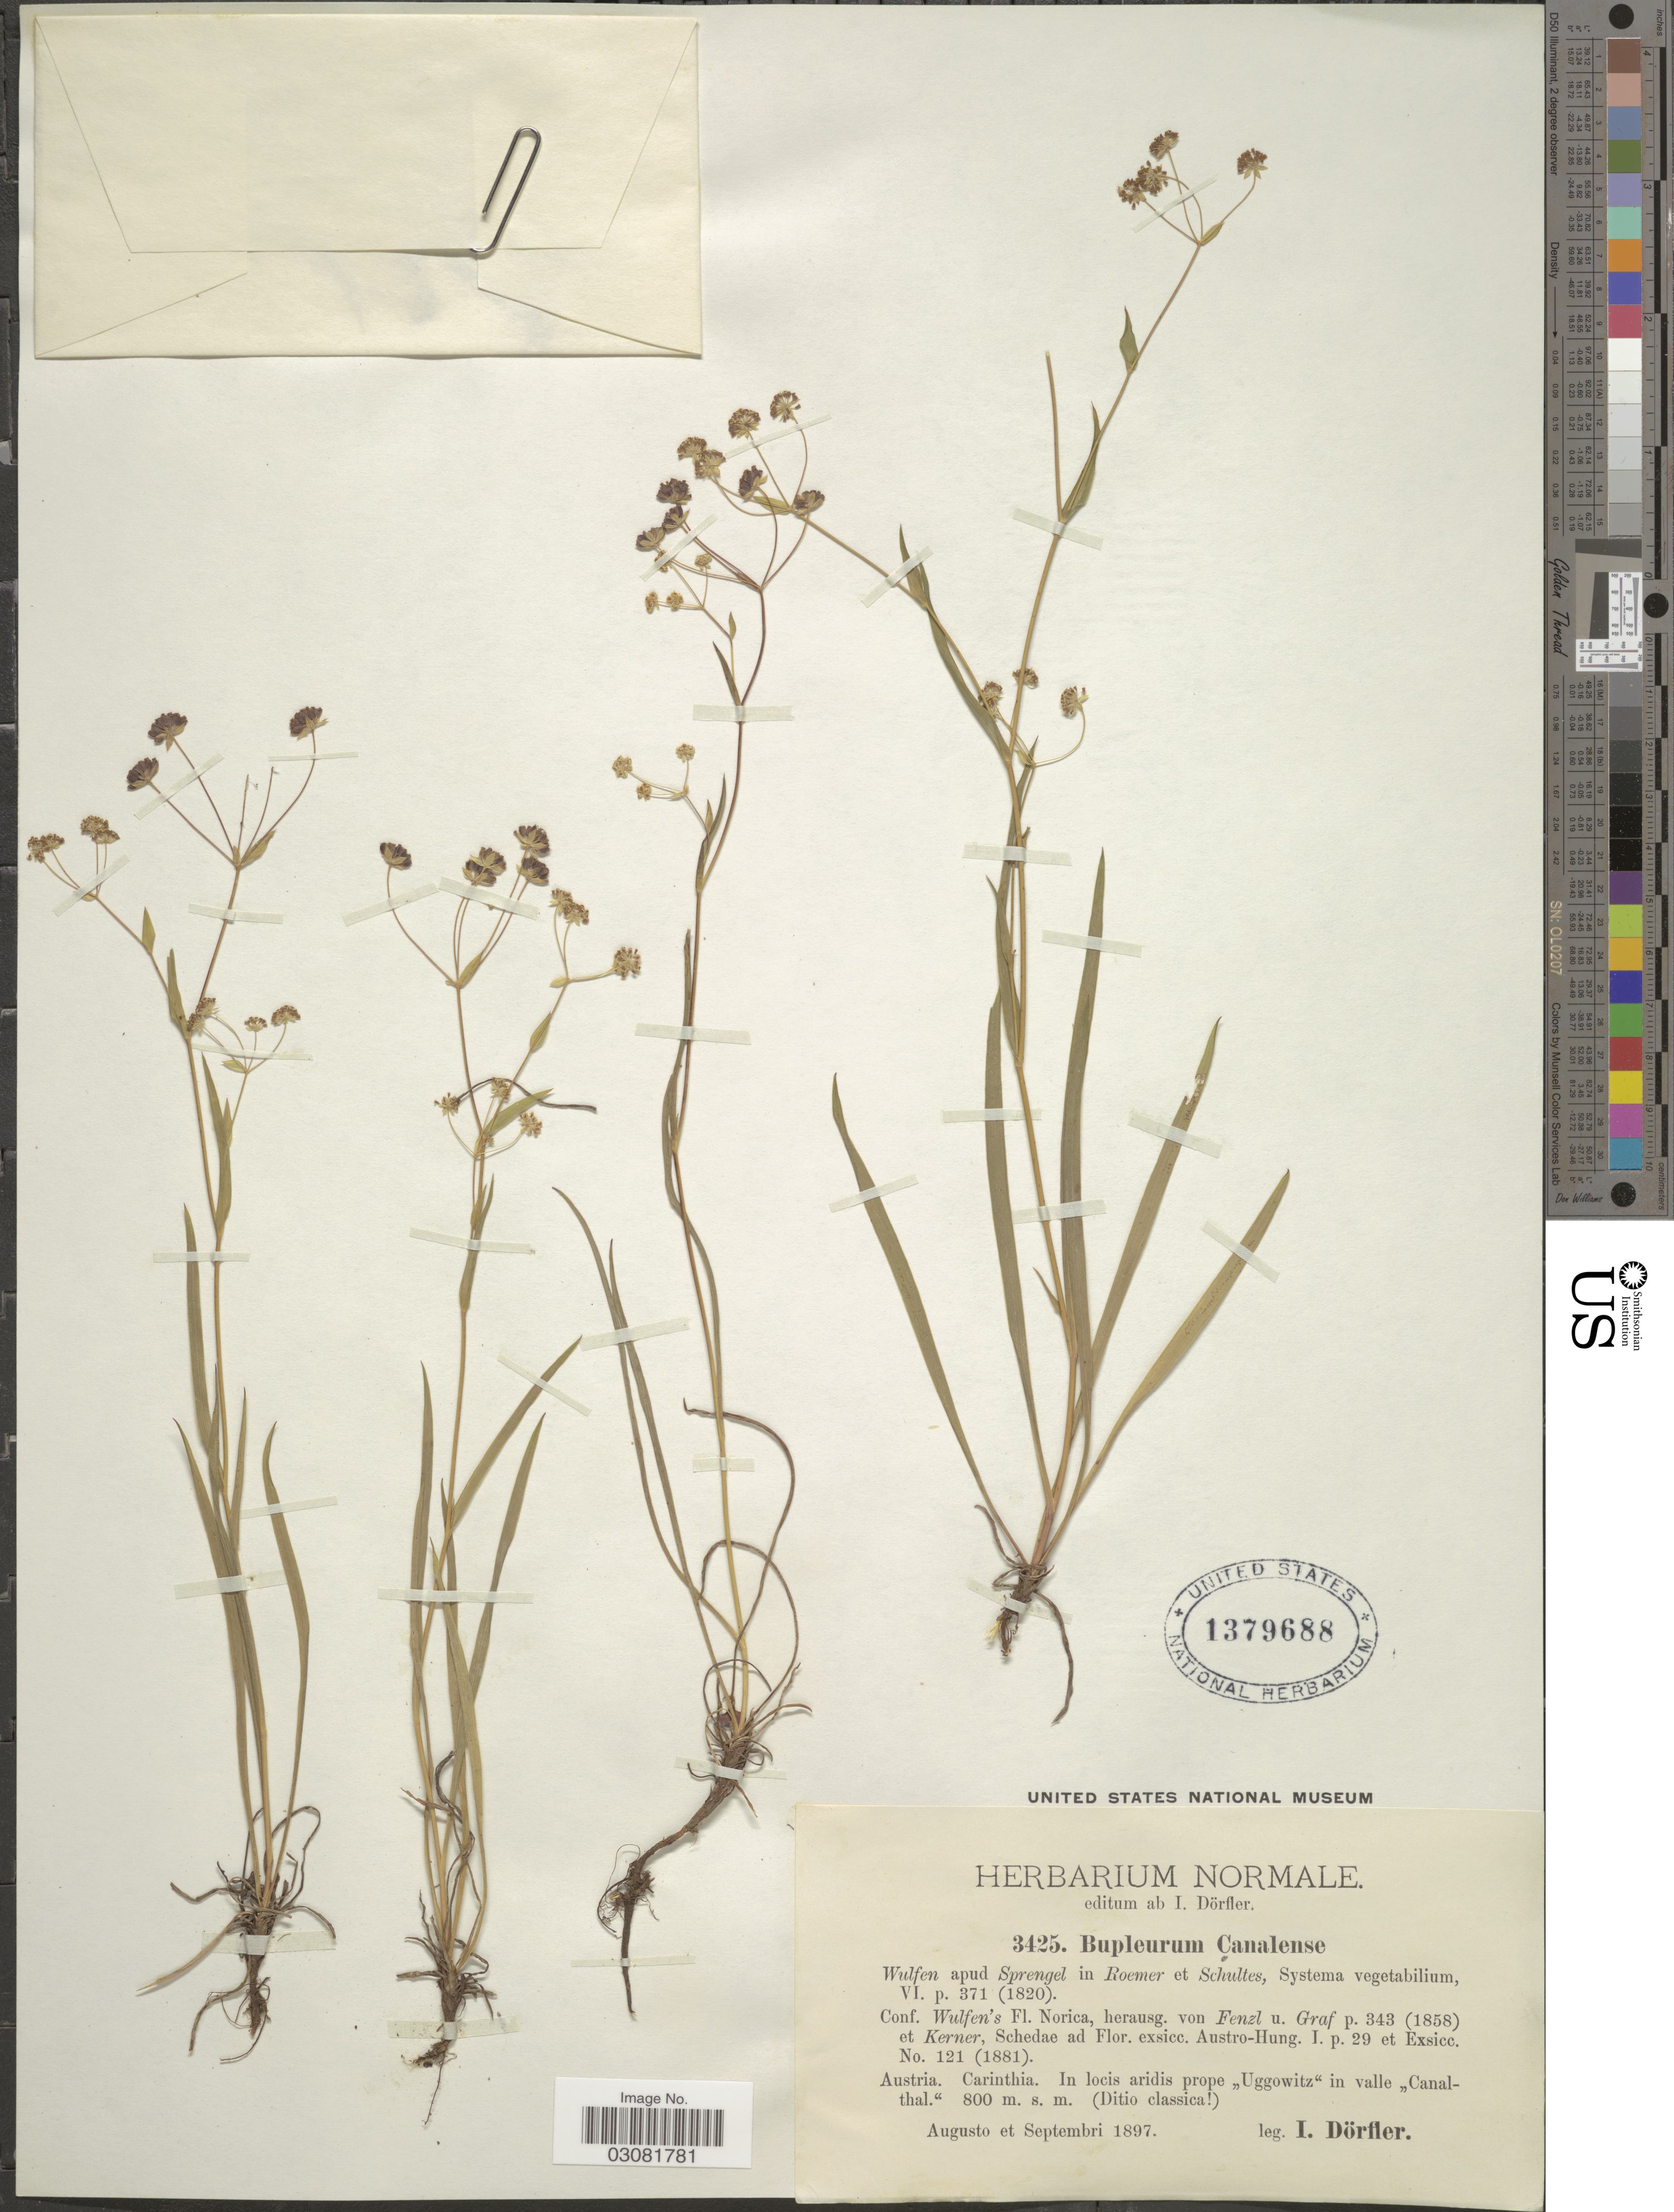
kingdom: Plantae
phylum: Tracheophyta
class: Magnoliopsida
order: Apiales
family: Apiaceae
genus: Bupleurum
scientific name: Bupleurum canalense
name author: Wulfen ex Spreng.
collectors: I. Dörfler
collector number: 3425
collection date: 1897-08/1897-09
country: Austria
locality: Carinthia. In locis aridis prope ,,Uggowitz" in valle ,,Canalthal".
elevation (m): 800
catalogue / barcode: US 1379688